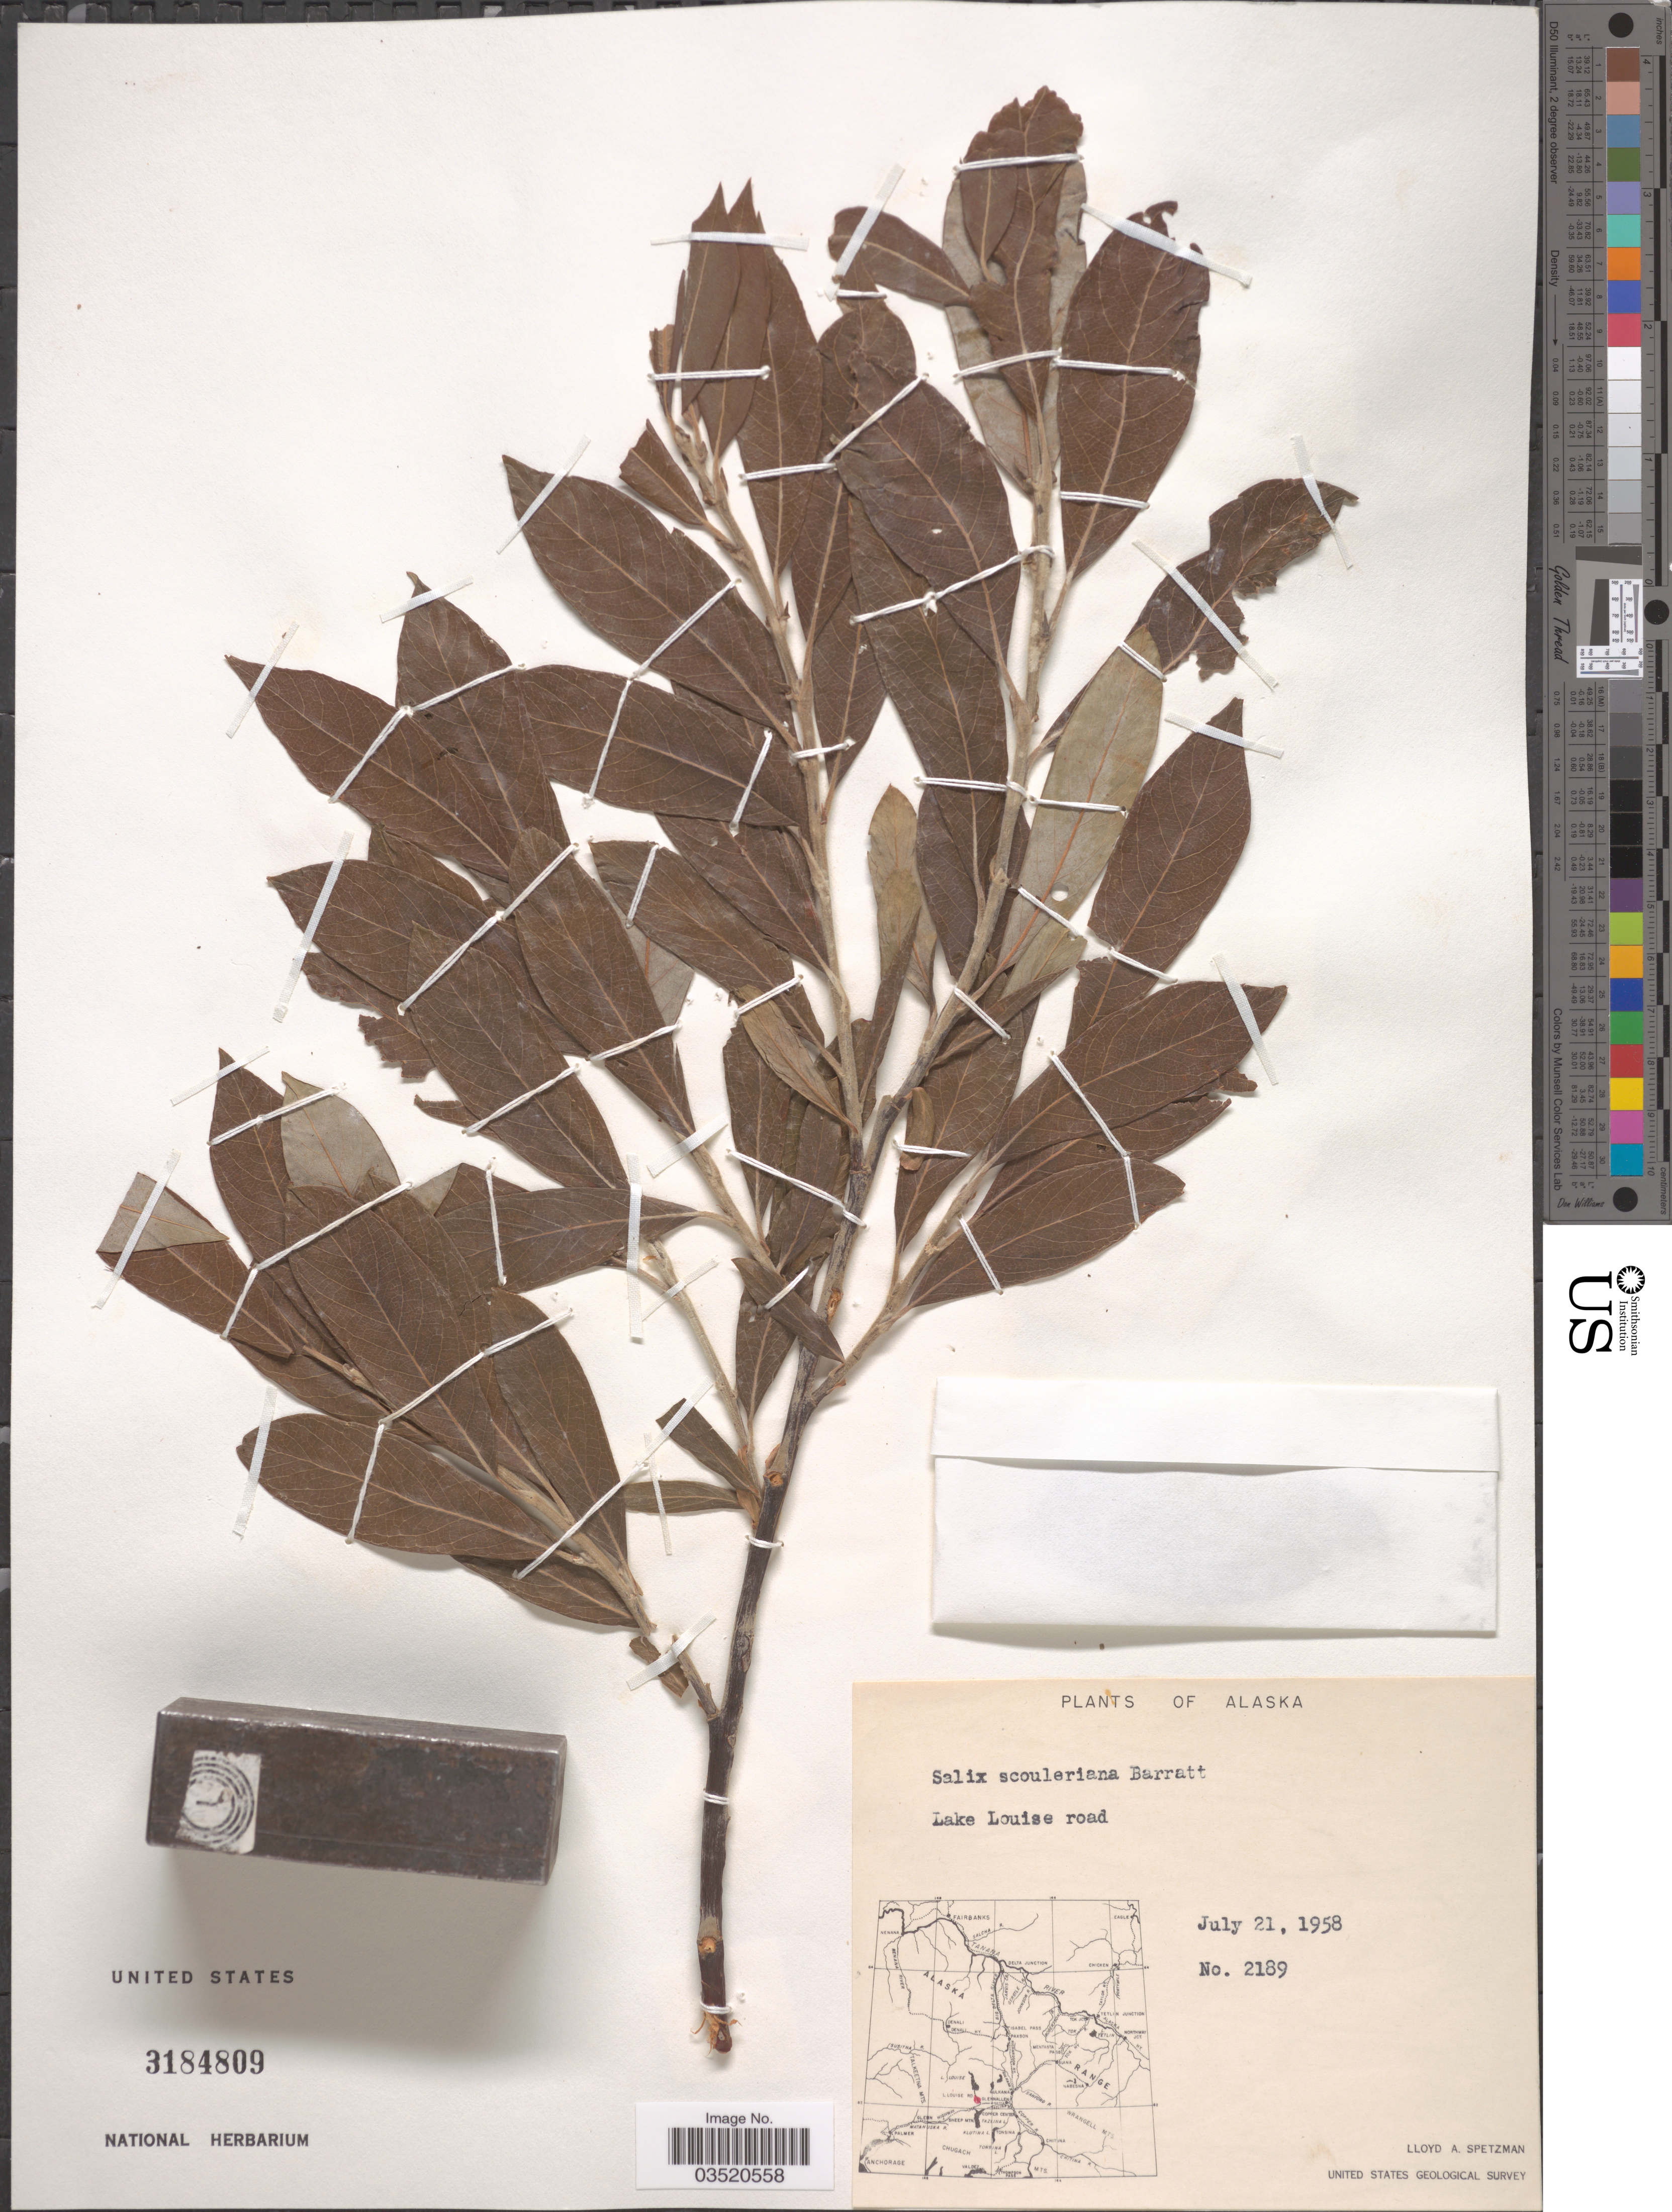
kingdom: Plantae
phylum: Tracheophyta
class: Magnoliopsida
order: Malpighiales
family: Salicaceae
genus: Salix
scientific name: Salix scouleriana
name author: Barratt ex Hook.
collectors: L. Spetzman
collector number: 2189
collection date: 1958-07-21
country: United States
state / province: Alaska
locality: Lake Louise road.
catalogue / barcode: US 3184809